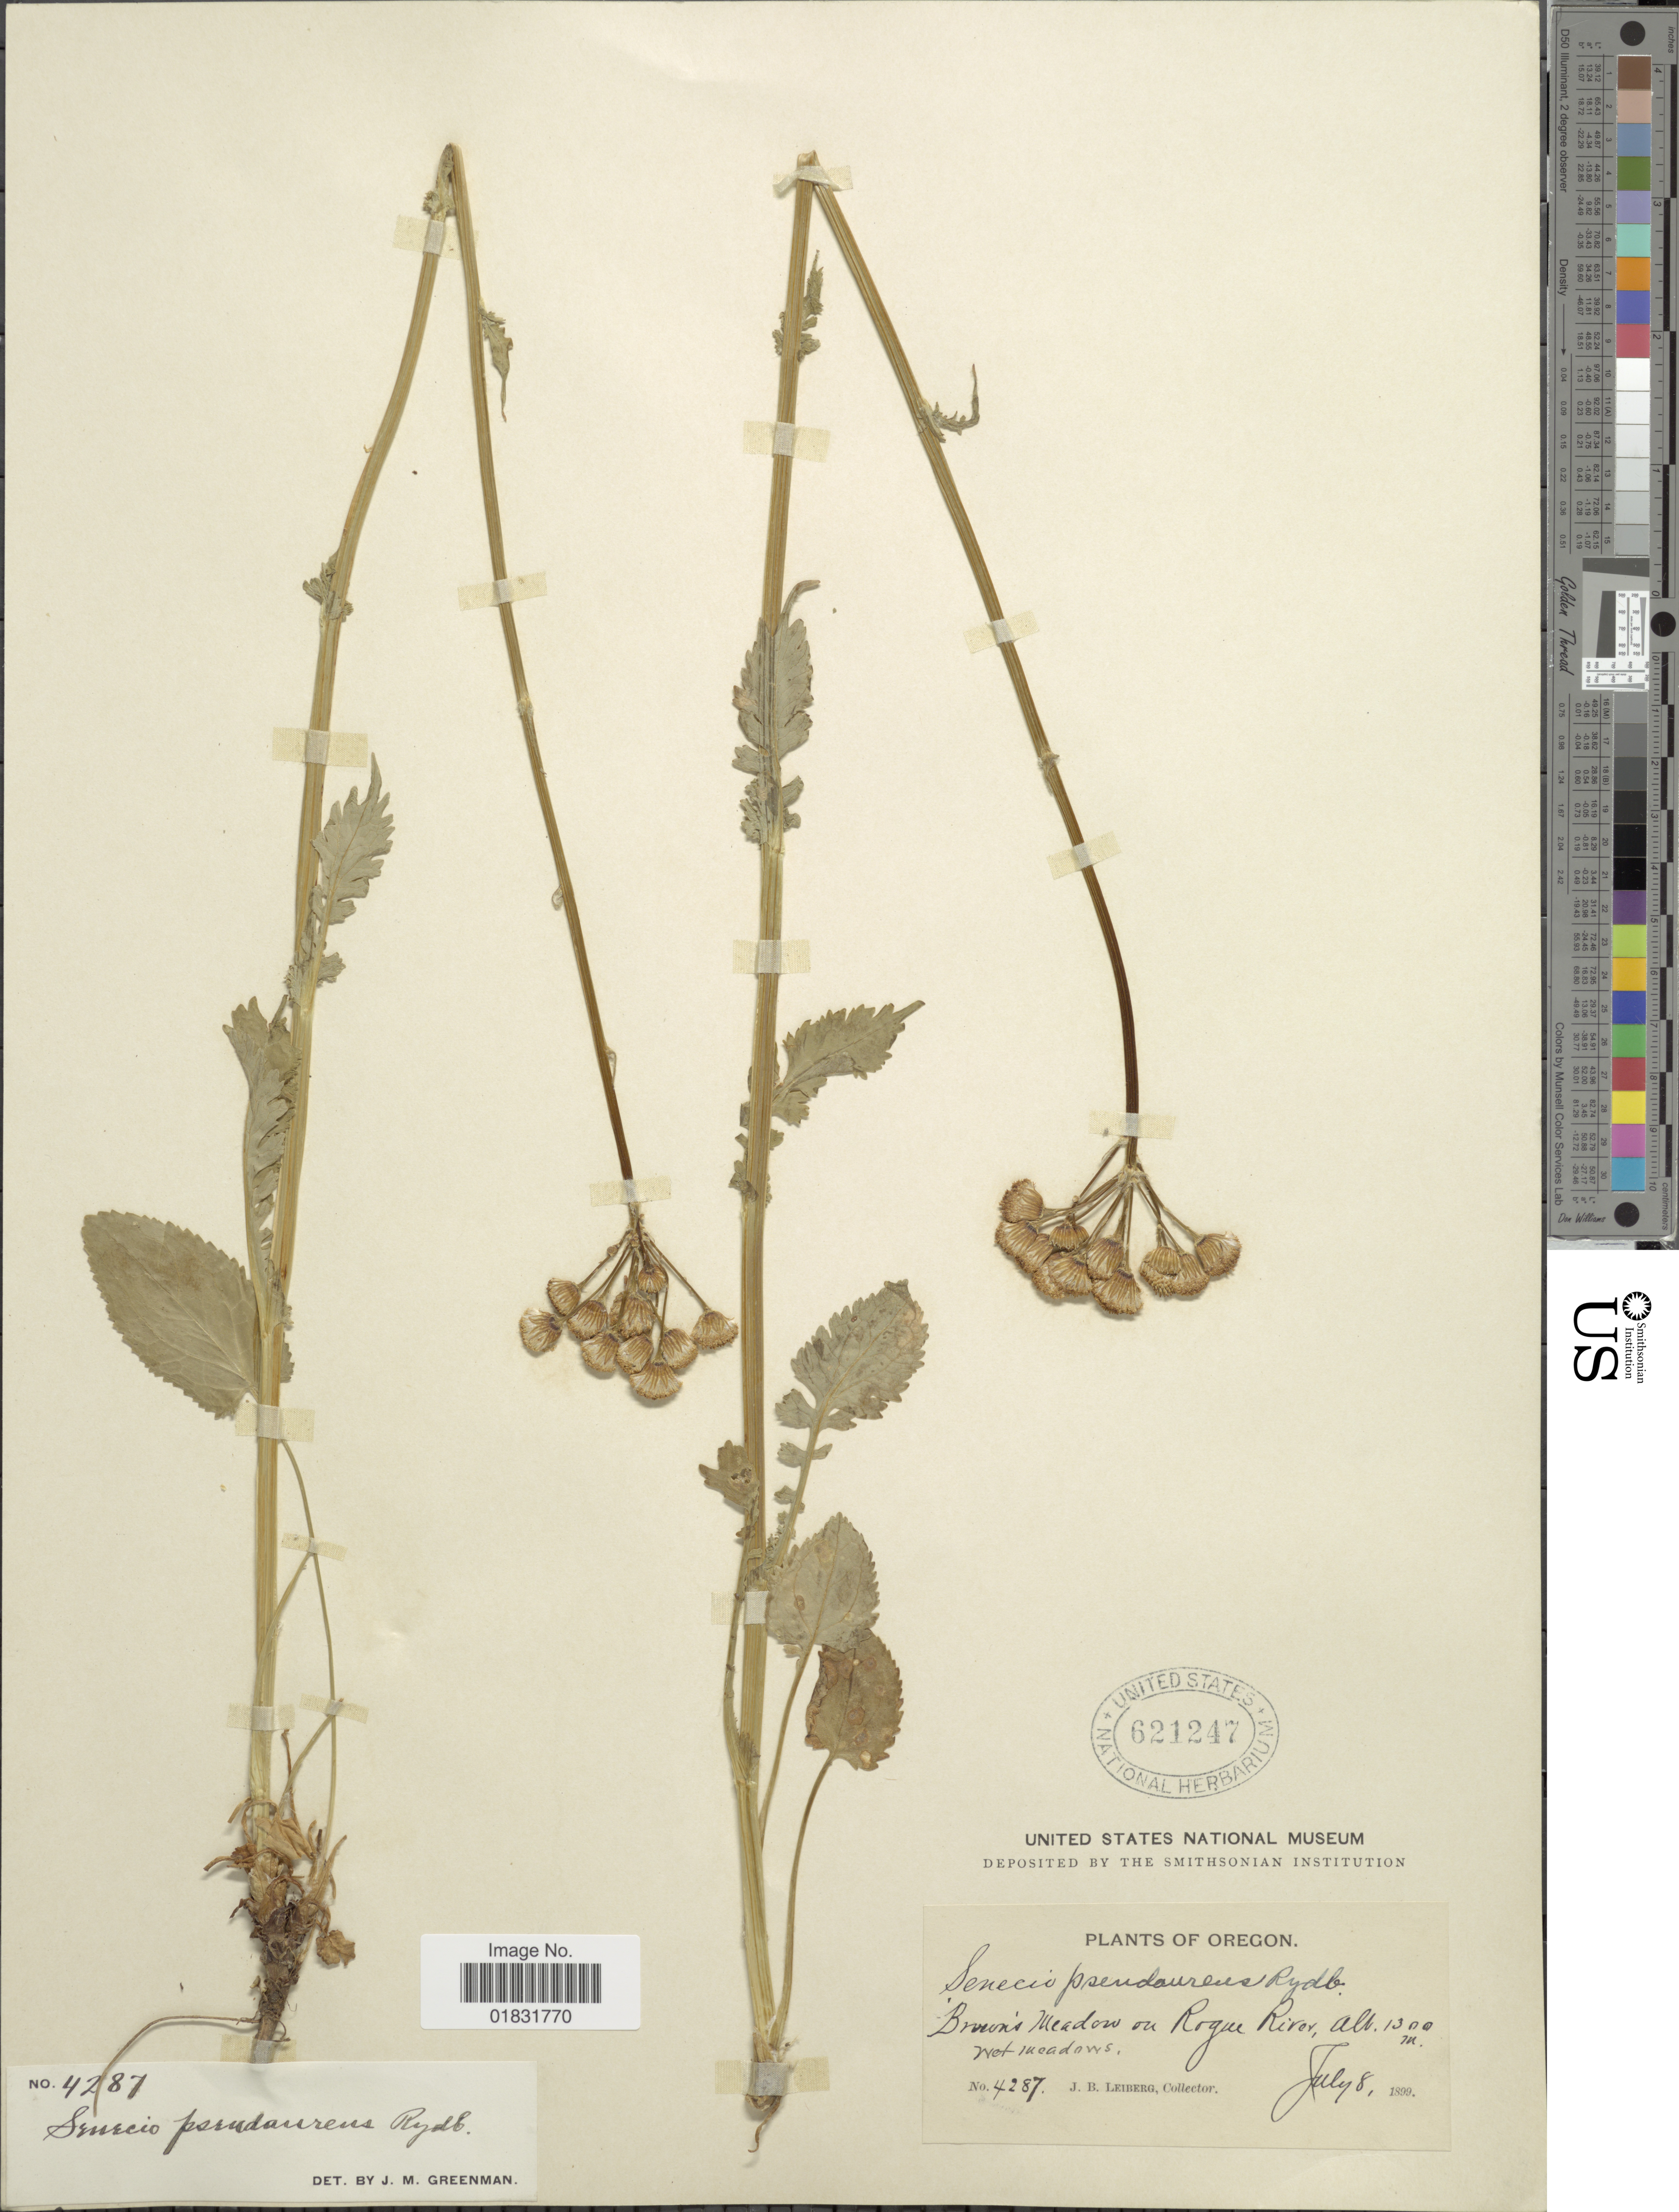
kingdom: Plantae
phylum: Tracheophyta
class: Magnoliopsida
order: Asterales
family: Asteraceae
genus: Packera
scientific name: Packera pseudaurea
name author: (Rydb.) W.A. Weber & Á. Löve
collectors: J. B. Leiberg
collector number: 4287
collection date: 1899-07-08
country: United States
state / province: Oregon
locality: Brown's Meadow on Rogue River, not meadows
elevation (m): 1300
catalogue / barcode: US 621247